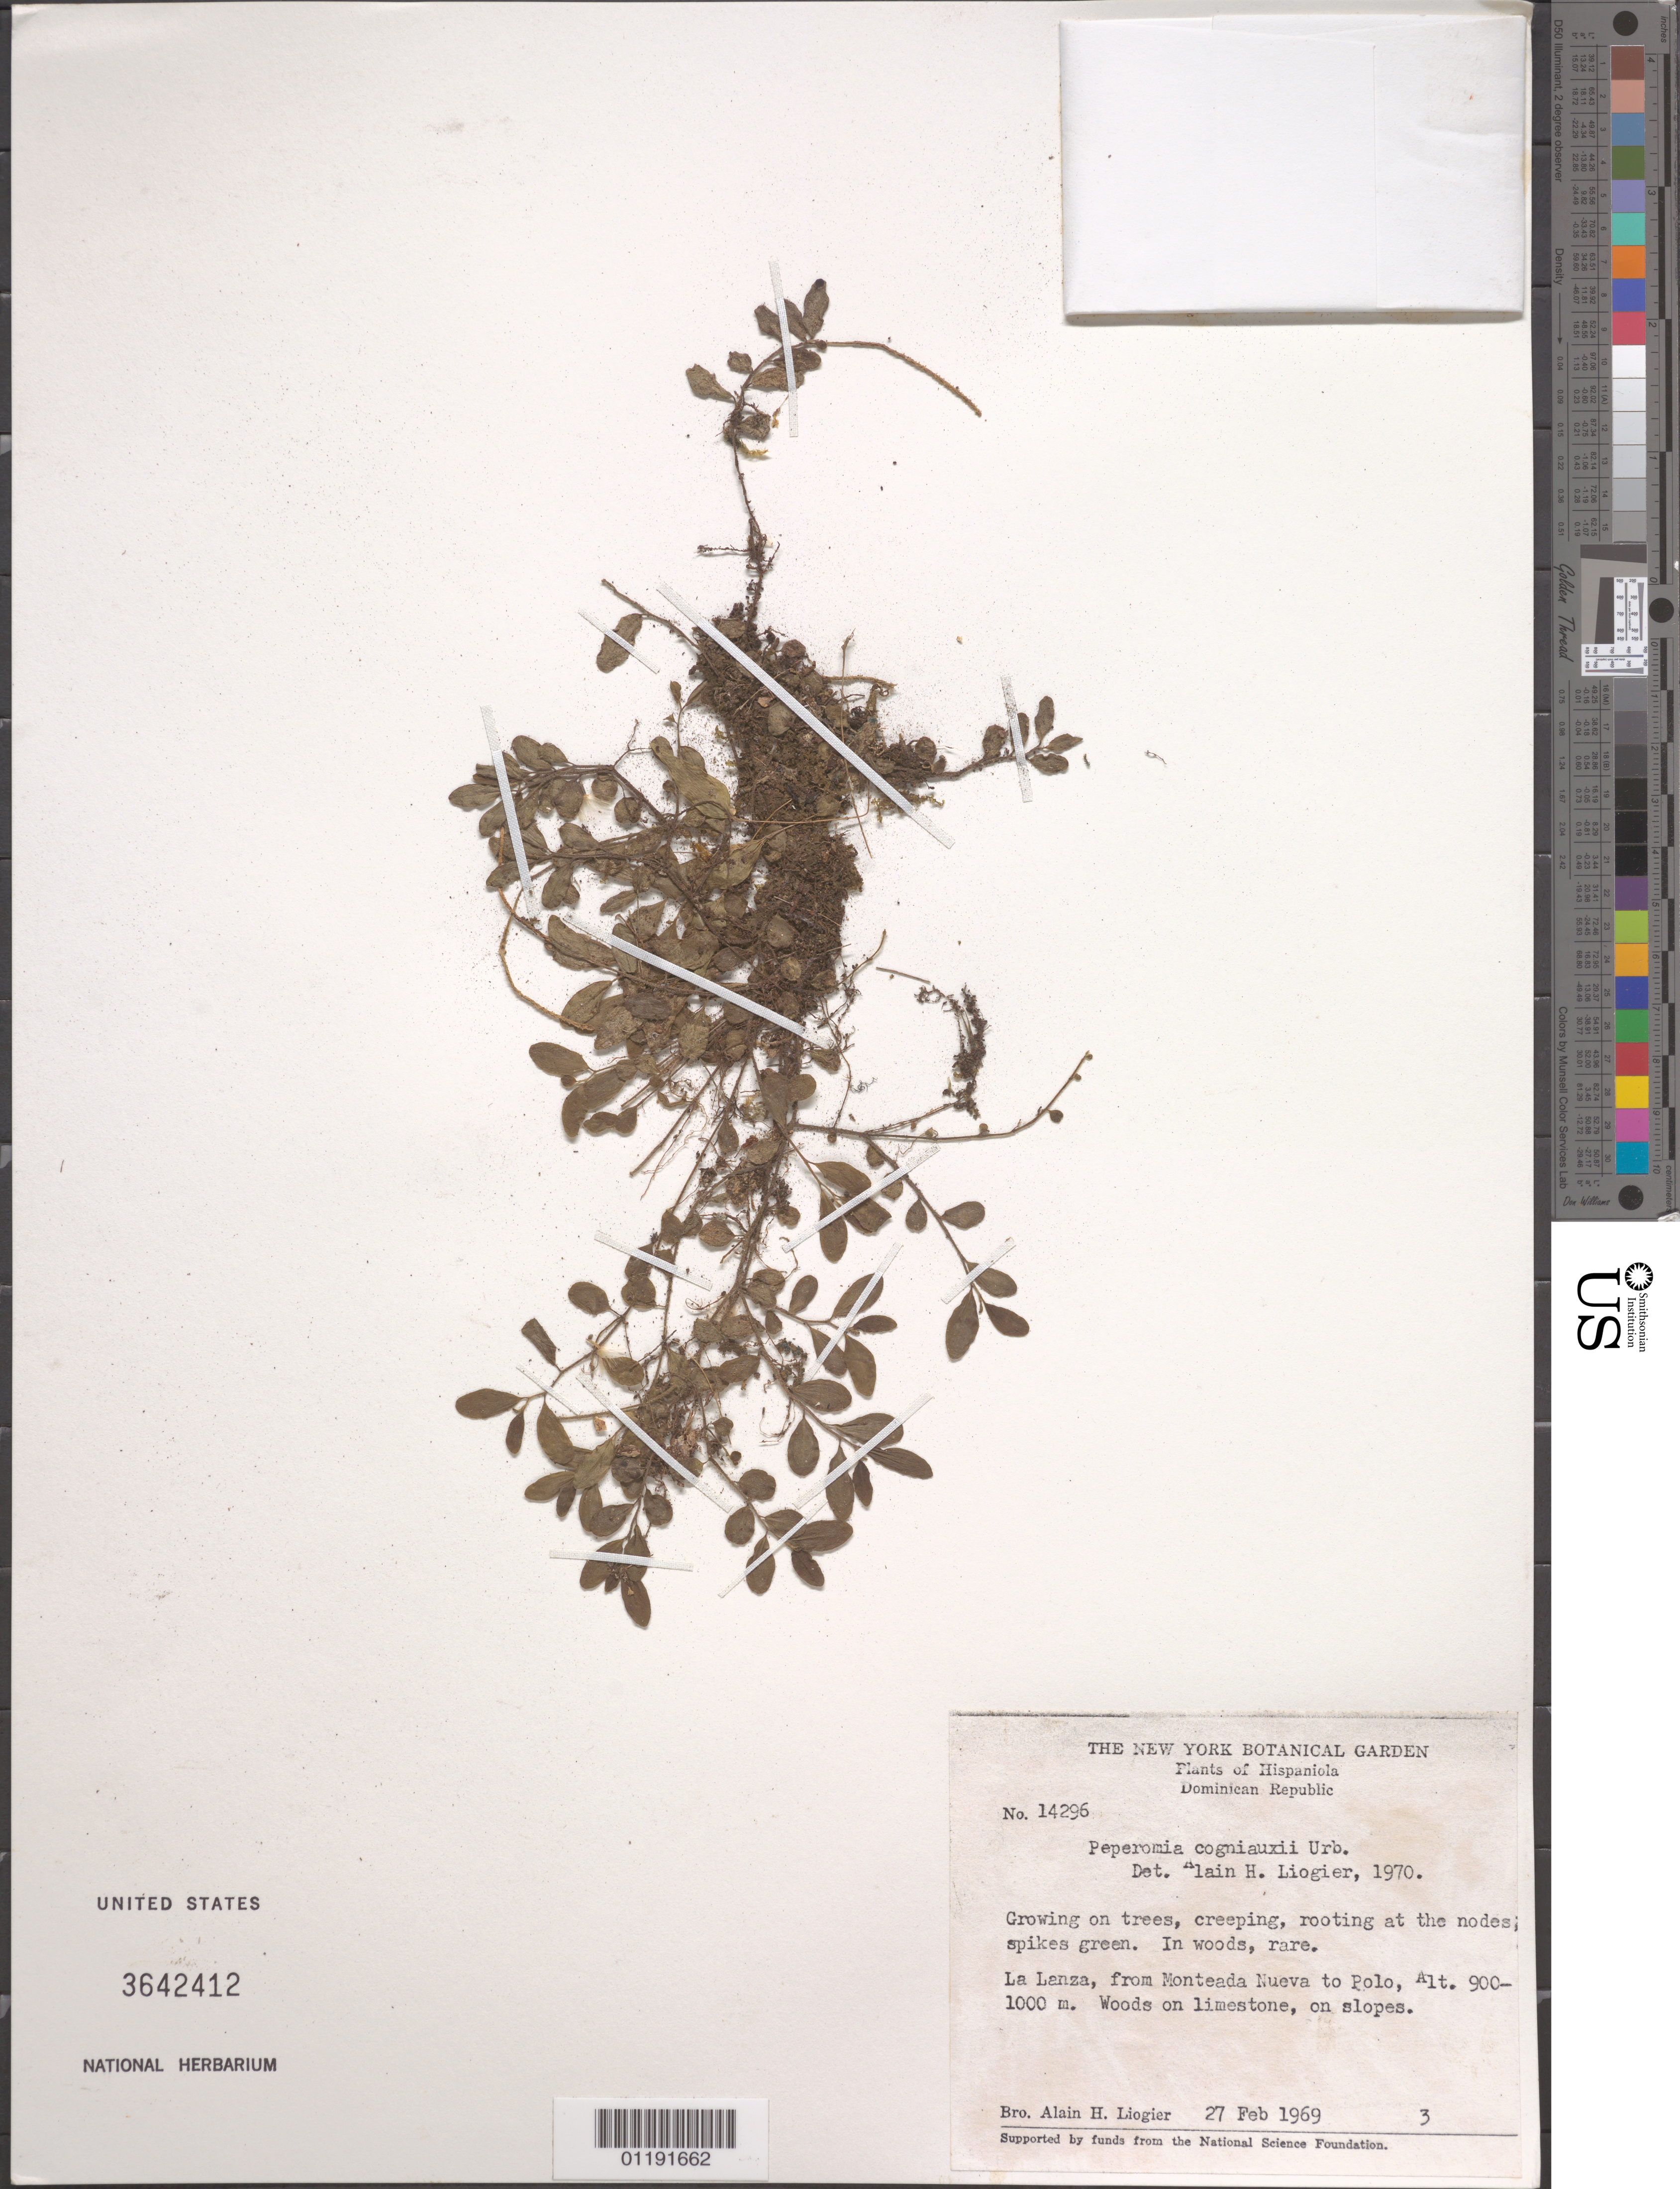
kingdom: Plantae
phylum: Tracheophyta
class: Magnoliopsida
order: Piperales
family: Piperaceae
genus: Peperomia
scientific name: Peperomia cogniauxii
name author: Urb.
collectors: A. H. Liogier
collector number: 14296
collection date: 1969-02-27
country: Dominican Republic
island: Hispaniola Island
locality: From Monteada Nueva to Polo, La Lanza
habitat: Woods on limestone, on slopes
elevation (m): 900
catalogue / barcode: US 3642412